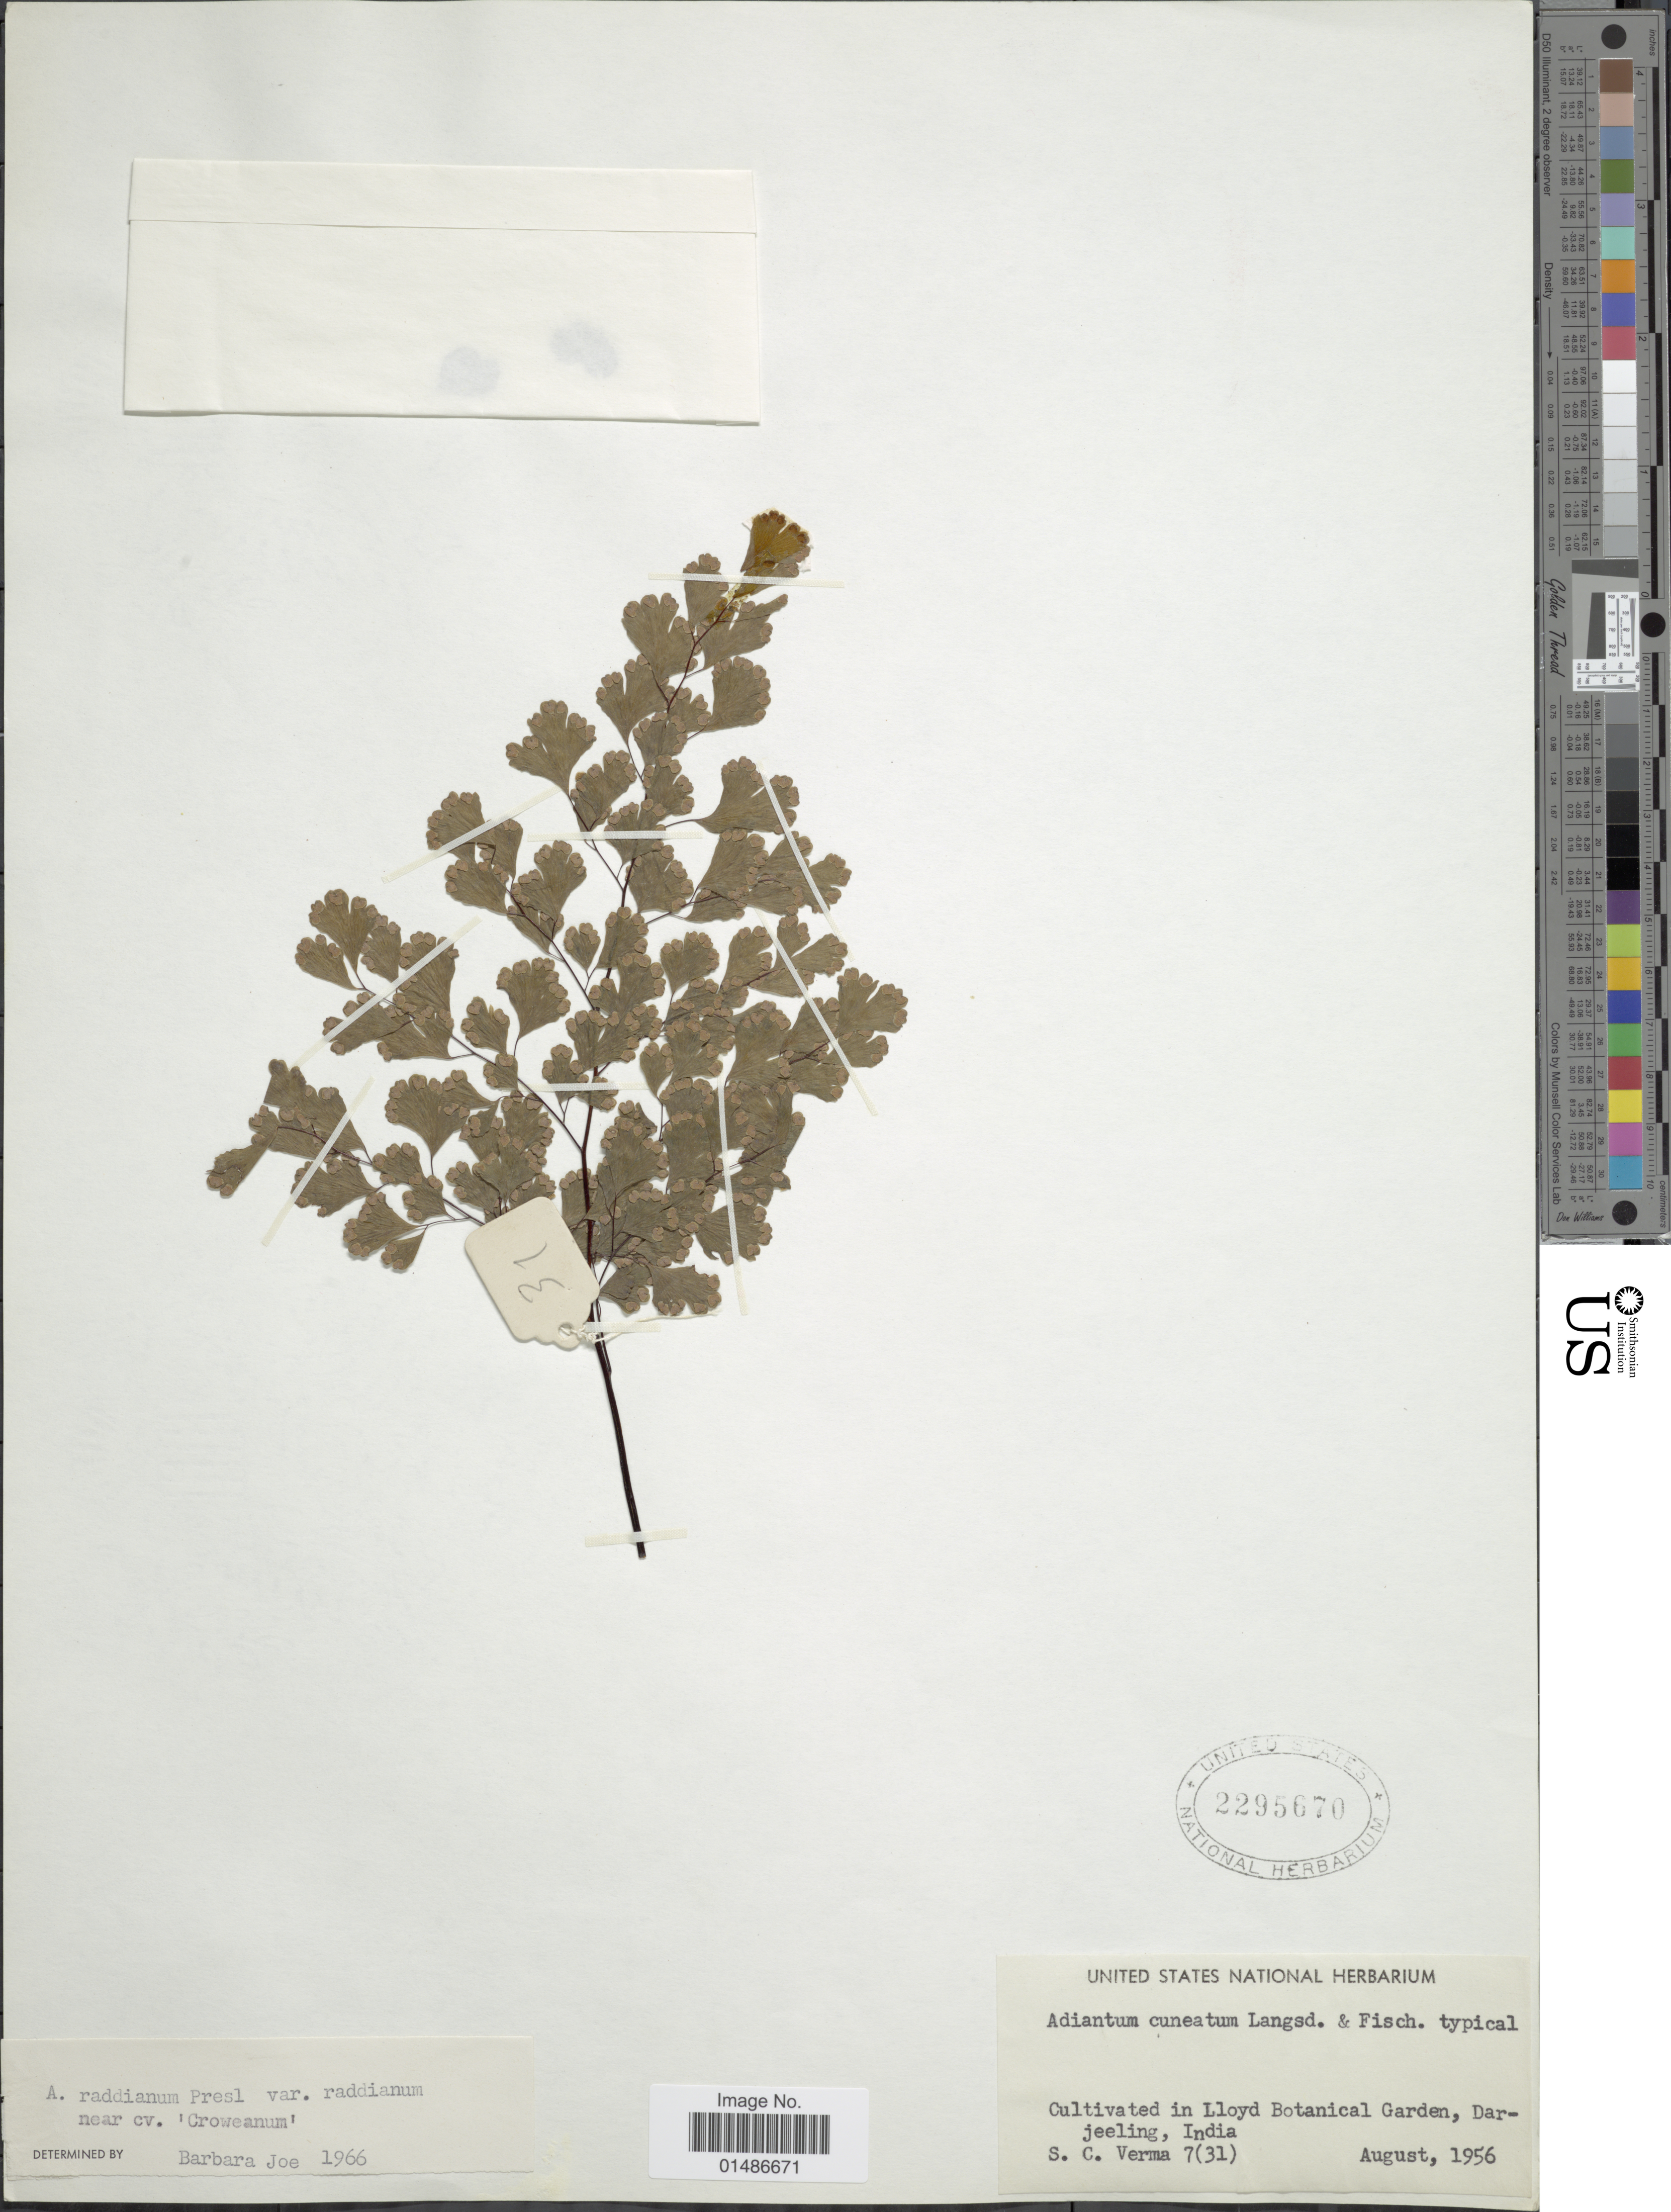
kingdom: Plantae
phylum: Tracheophyta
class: Polypodiopsida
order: Polypodiales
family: Pteridaceae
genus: Adiantum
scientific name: Adiantum raddianum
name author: C. Presl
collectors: S. Verma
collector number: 7 (31)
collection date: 1956-08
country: India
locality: Cultivated in Lloyd Botanical Garden, Darjeeling.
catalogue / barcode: US 2295670